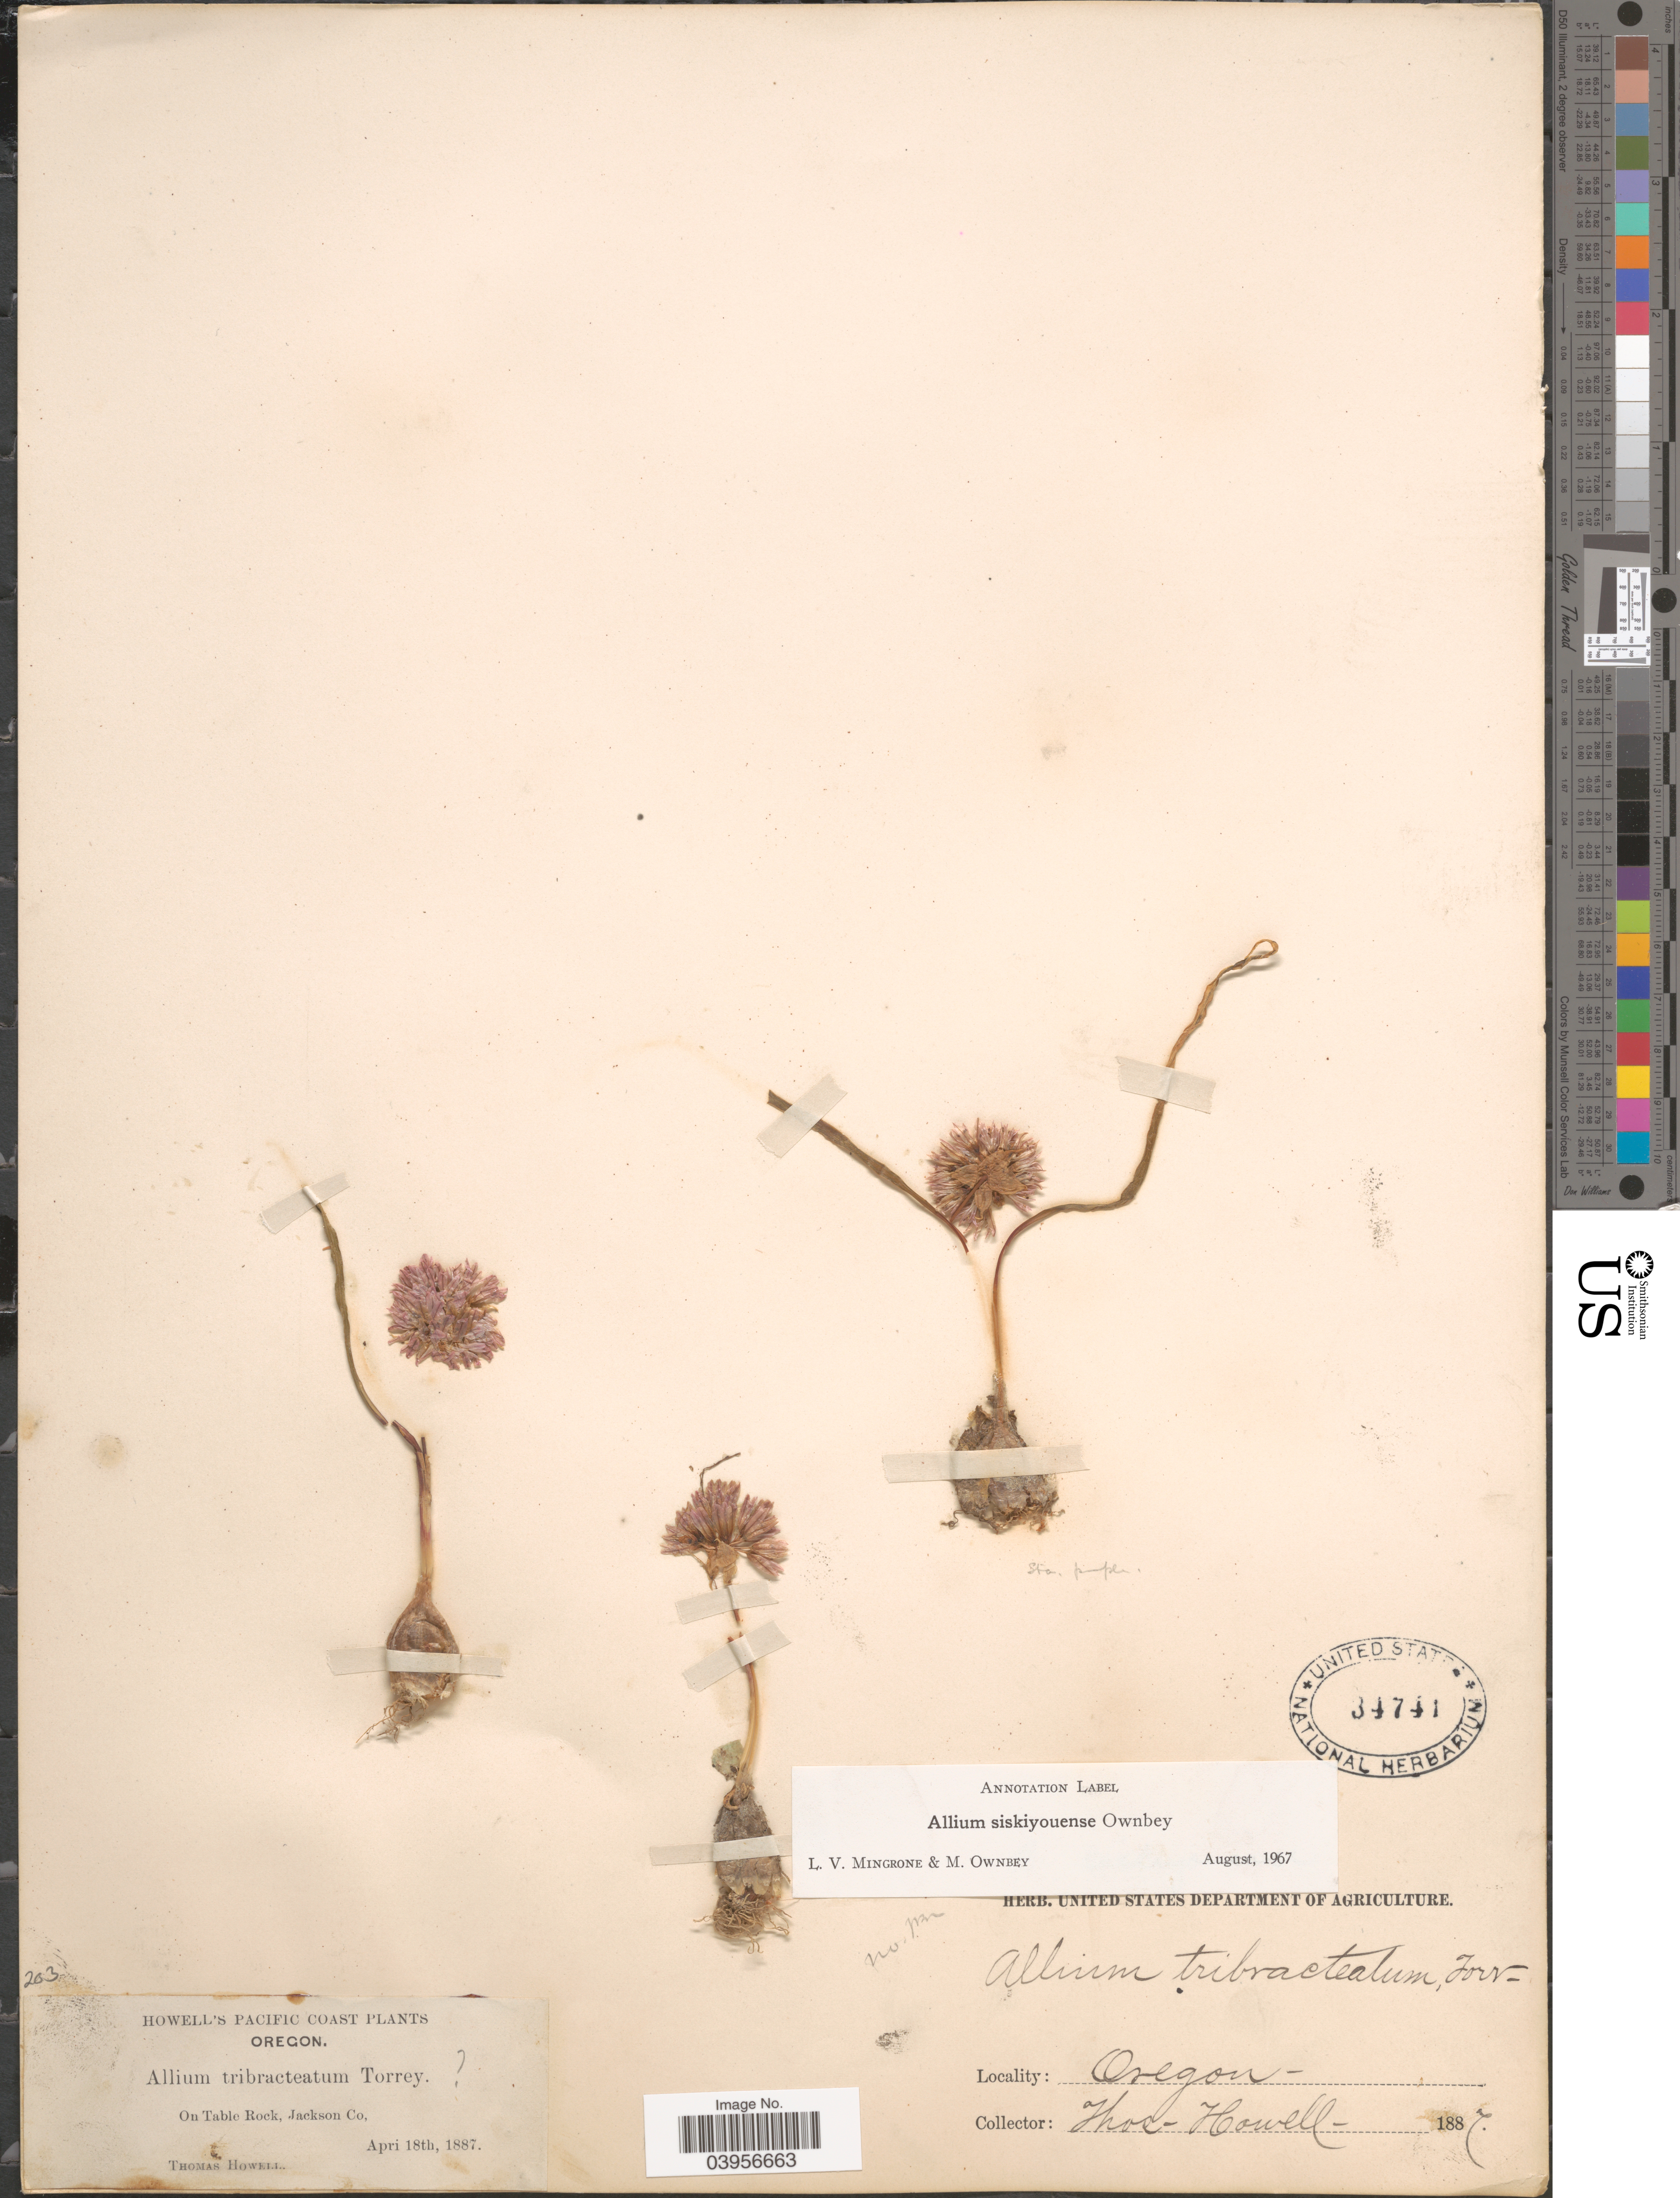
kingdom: Plantae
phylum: Tracheophyta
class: Liliopsida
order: Asparagales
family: Amaryllidaceae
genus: Allium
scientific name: Allium siskiyouense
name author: Ownbey ex Traub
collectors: T. Howell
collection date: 1887-04-18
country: United States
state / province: Oregon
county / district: Jackson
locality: Pacific Coast. On Table Rock, Jackson Co.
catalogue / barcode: US 34741